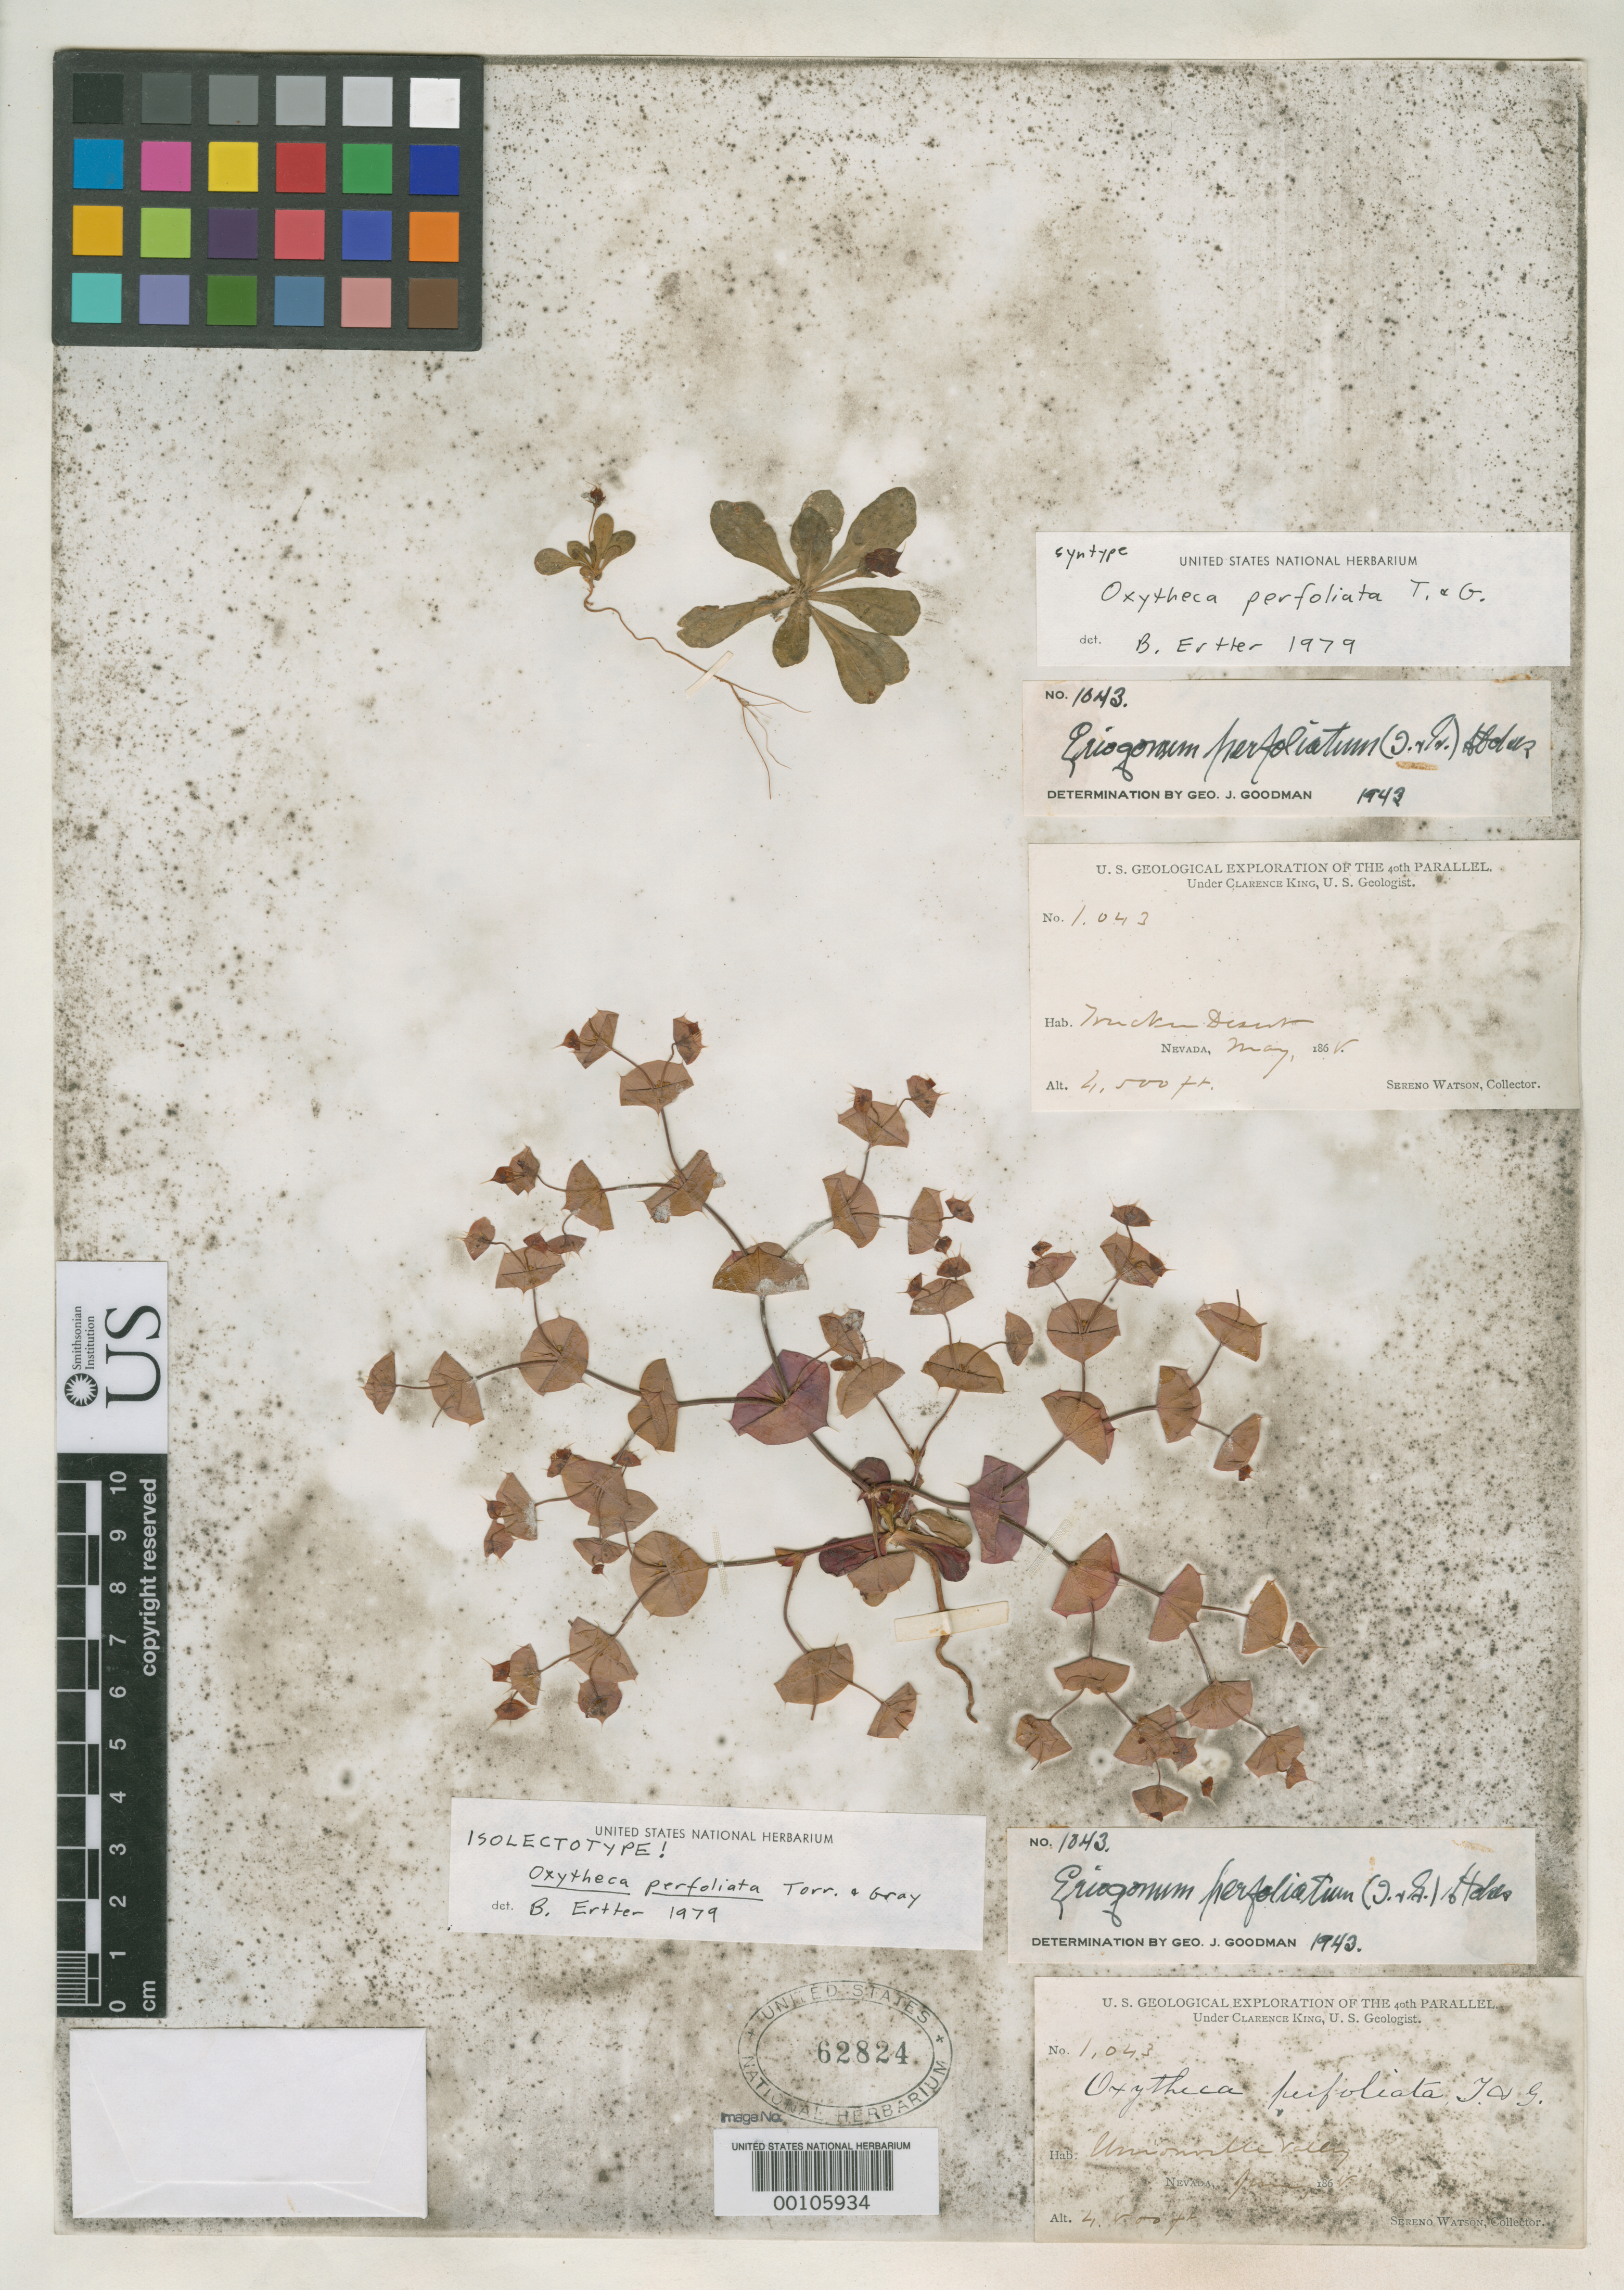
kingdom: Plantae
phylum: Tracheophyta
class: Magnoliopsida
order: Caryophyllales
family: Polygonaceae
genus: Oxytheca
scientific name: Oxytheca perfoliata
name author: Torr. & A. Gray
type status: Isolectotype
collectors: S. Watson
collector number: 1043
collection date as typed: Jun 186-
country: United States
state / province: Nevada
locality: Unionville Valley.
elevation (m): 1219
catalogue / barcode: US 62824